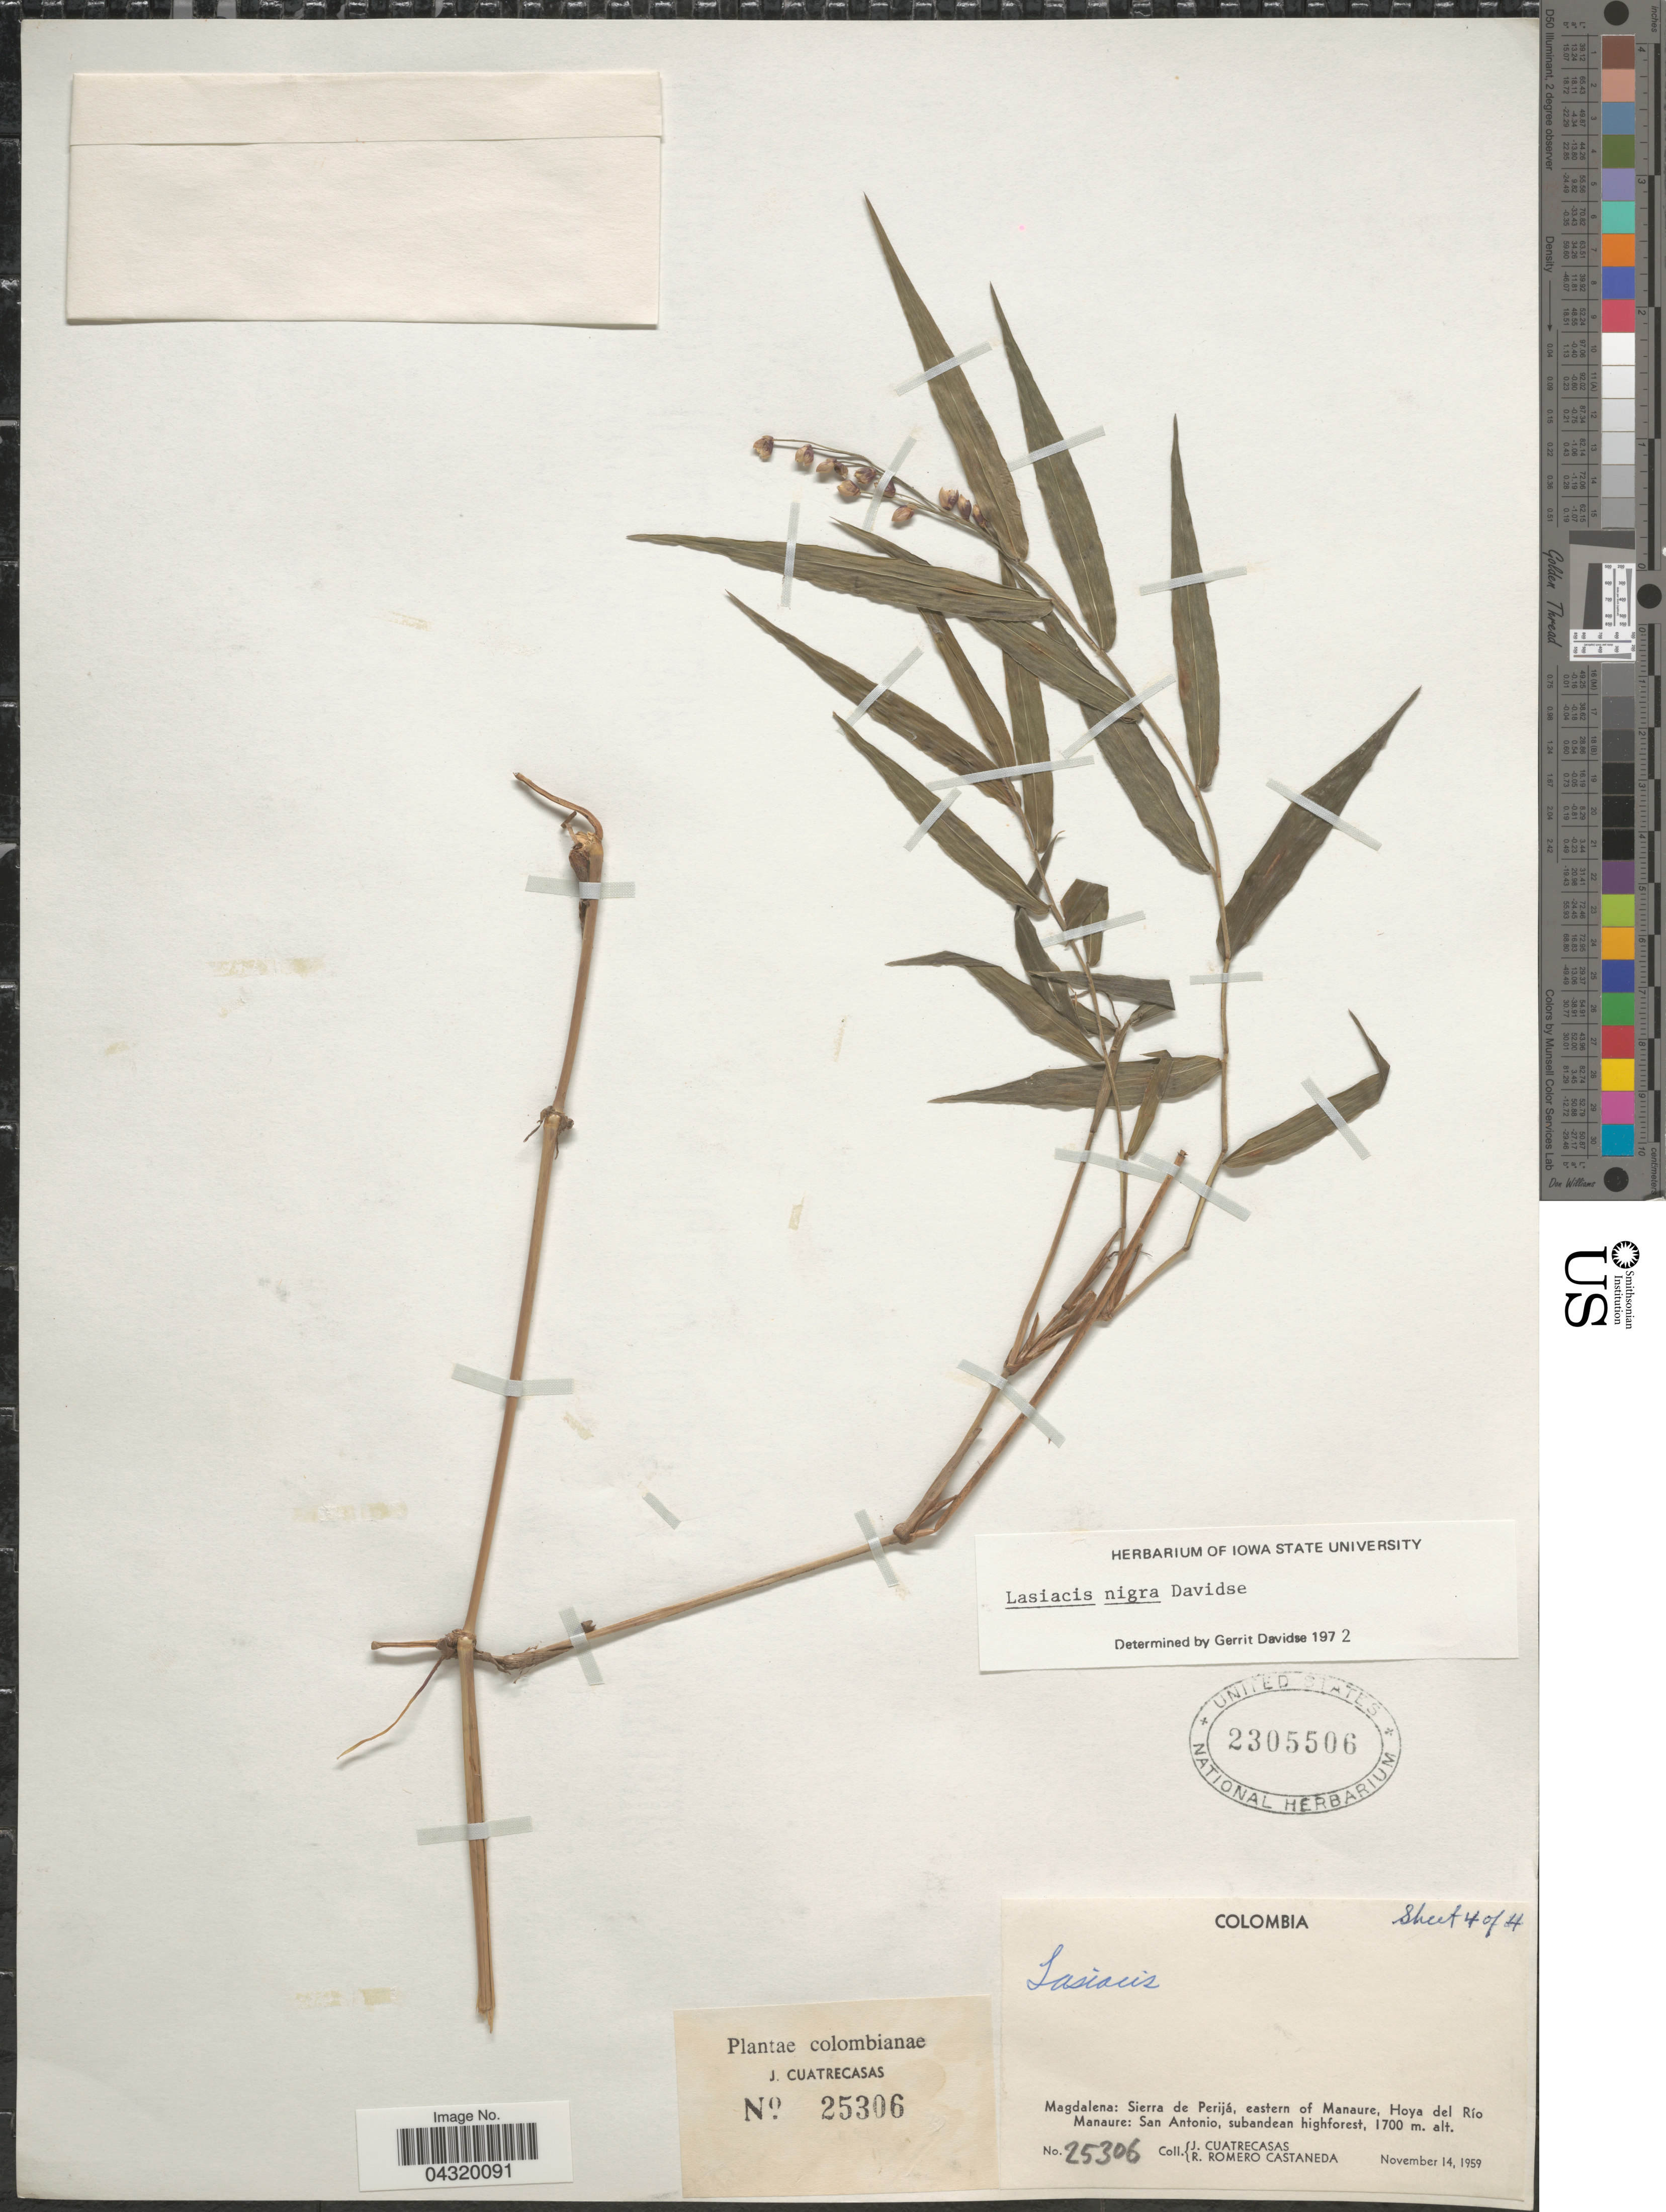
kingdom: Plantae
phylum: Tracheophyta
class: Liliopsida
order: Poales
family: Poaceae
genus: Lasiacis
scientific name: Lasiacis nigra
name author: Davidse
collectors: J. Cuatrecasas & R. Romero Castañeda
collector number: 25306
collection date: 1959-11-14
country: Colombia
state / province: Magdalena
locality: Sierra de Perijá, eastern of Manaure, Hoya del Río Manaure: San Antonio, subandean highforest.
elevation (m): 1700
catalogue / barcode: US 2305506